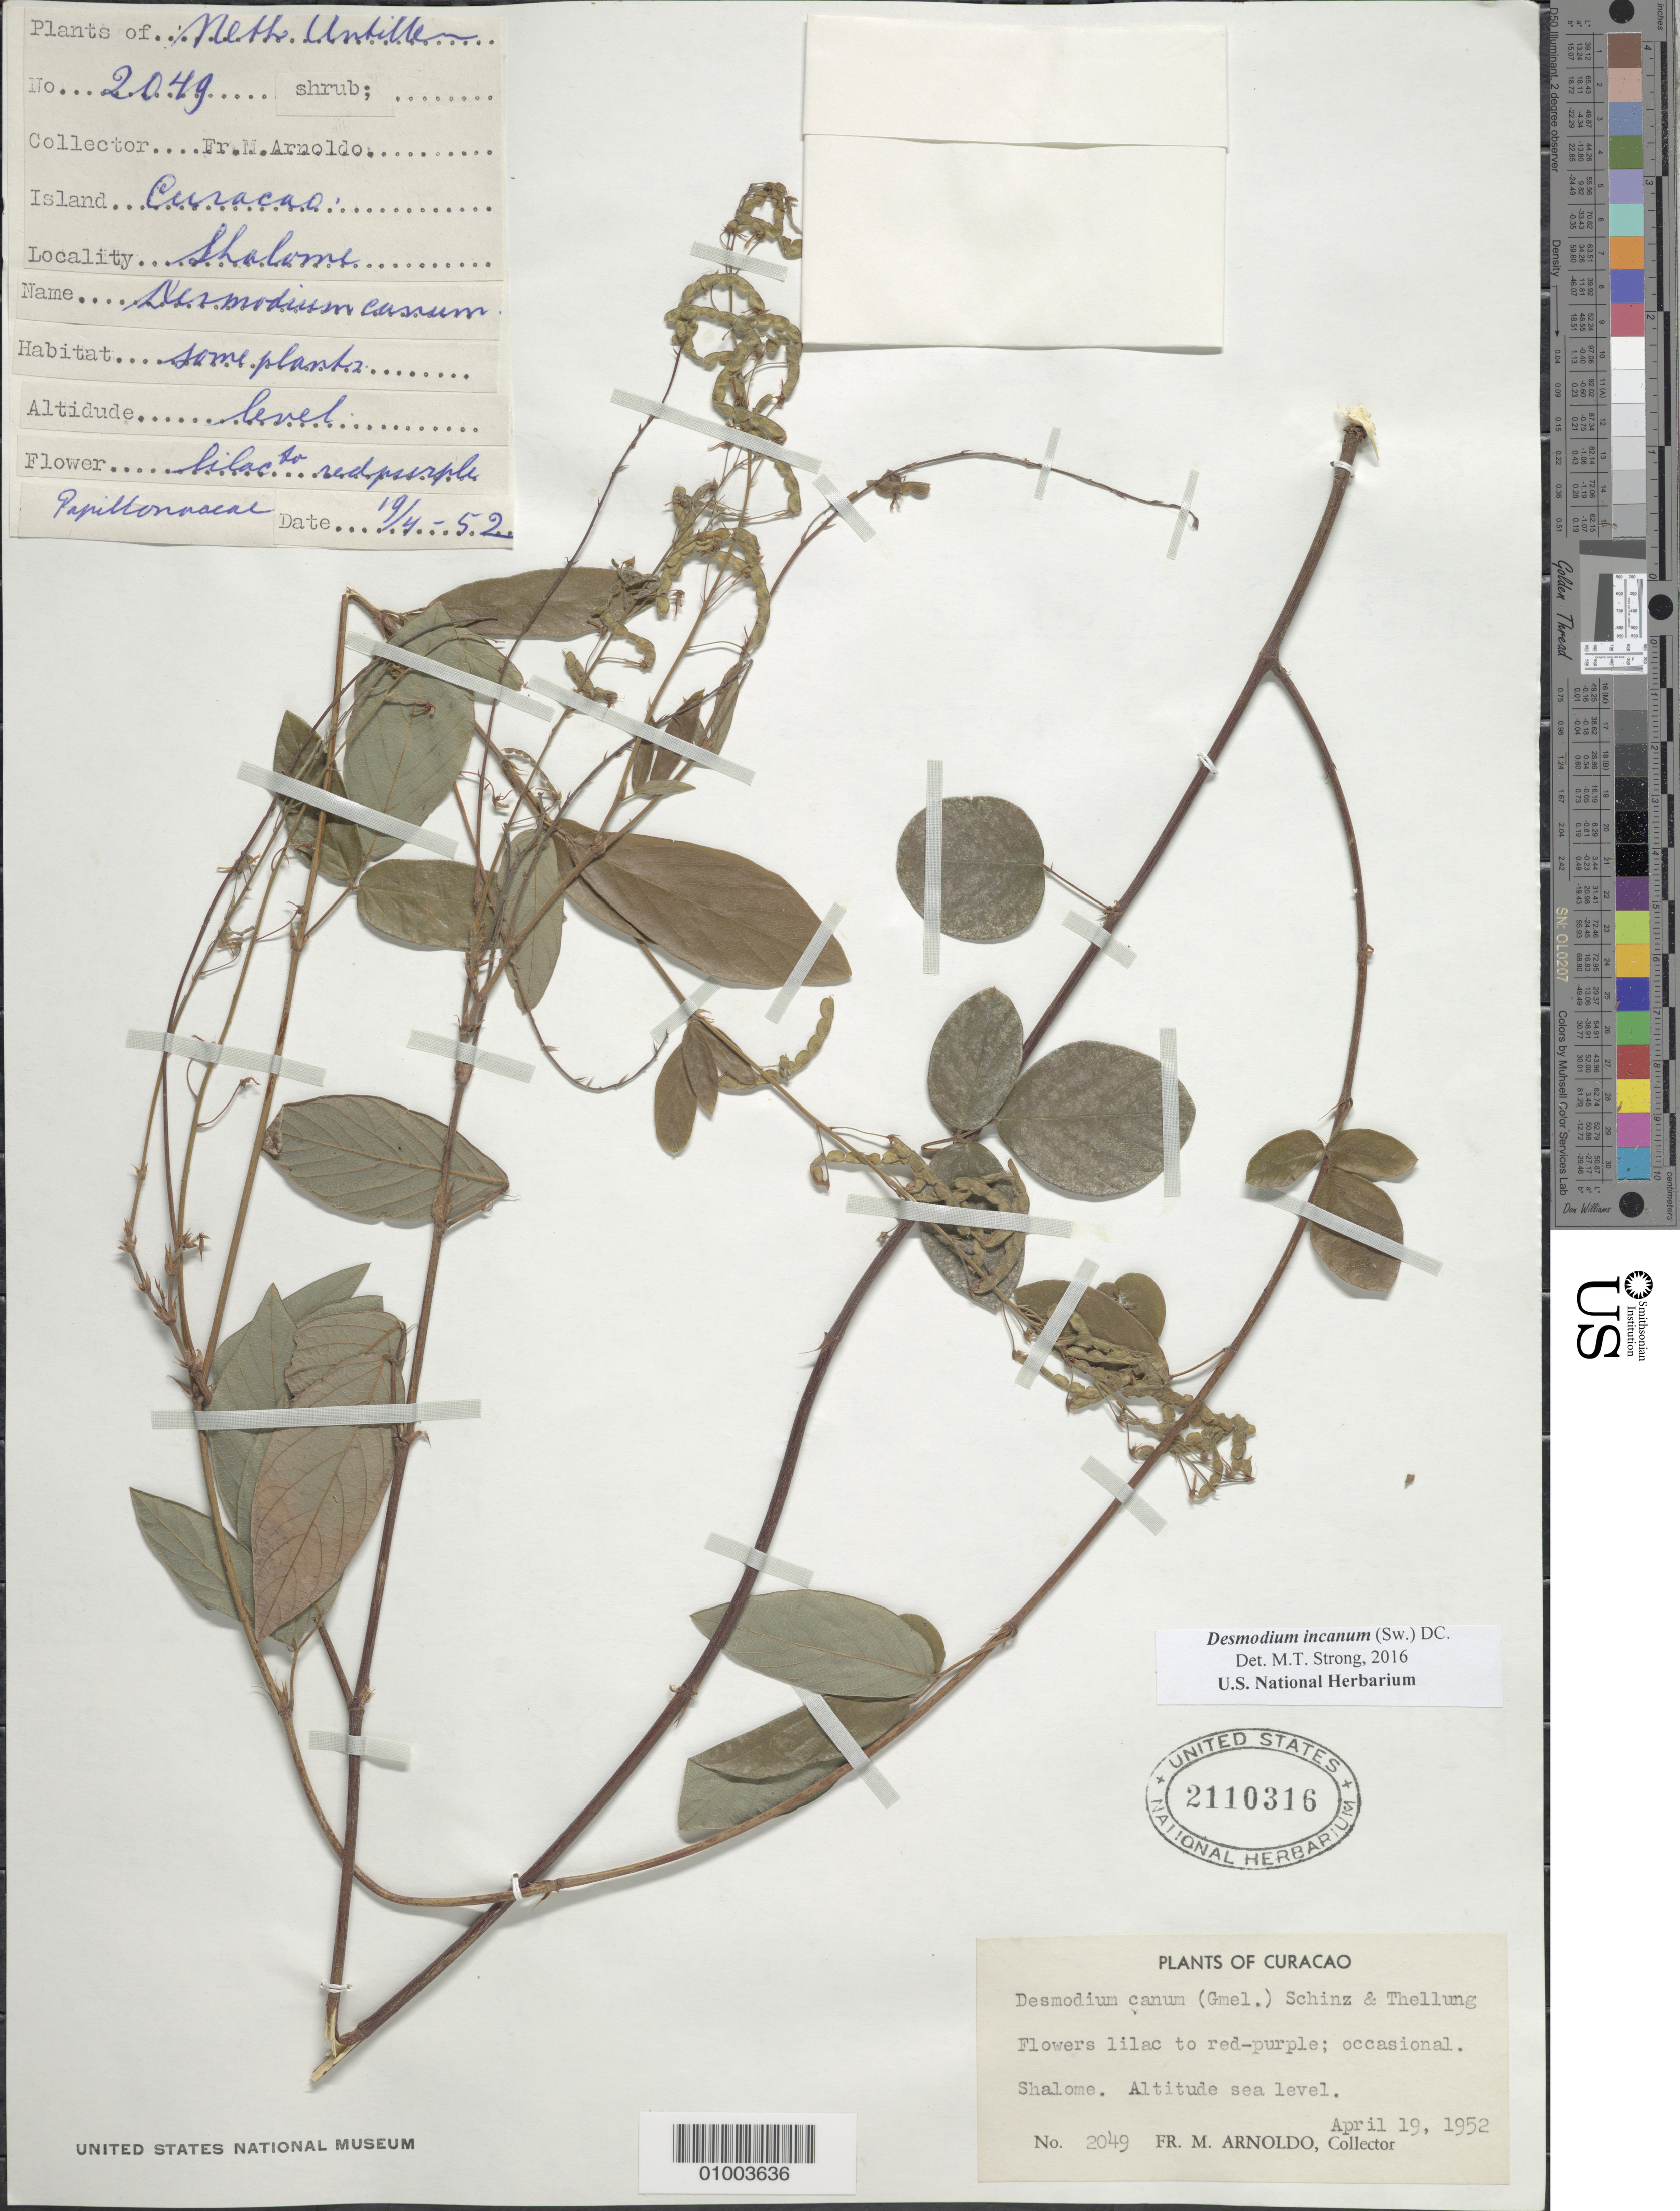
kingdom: Plantae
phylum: Tracheophyta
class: Magnoliopsida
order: Fabales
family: Fabaceae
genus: Desmodium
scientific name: Desmodium incanum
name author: (Sw.) DC.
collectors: N. Arnoldo-Broeders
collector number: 2049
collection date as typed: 19 Apr 1952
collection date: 1952-04-19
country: Curaçao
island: Curaçao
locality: Shalome. Flowers lilac to red-purple; occasional. Altitude sea level.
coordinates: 0 N, 0 E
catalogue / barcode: US 2110316